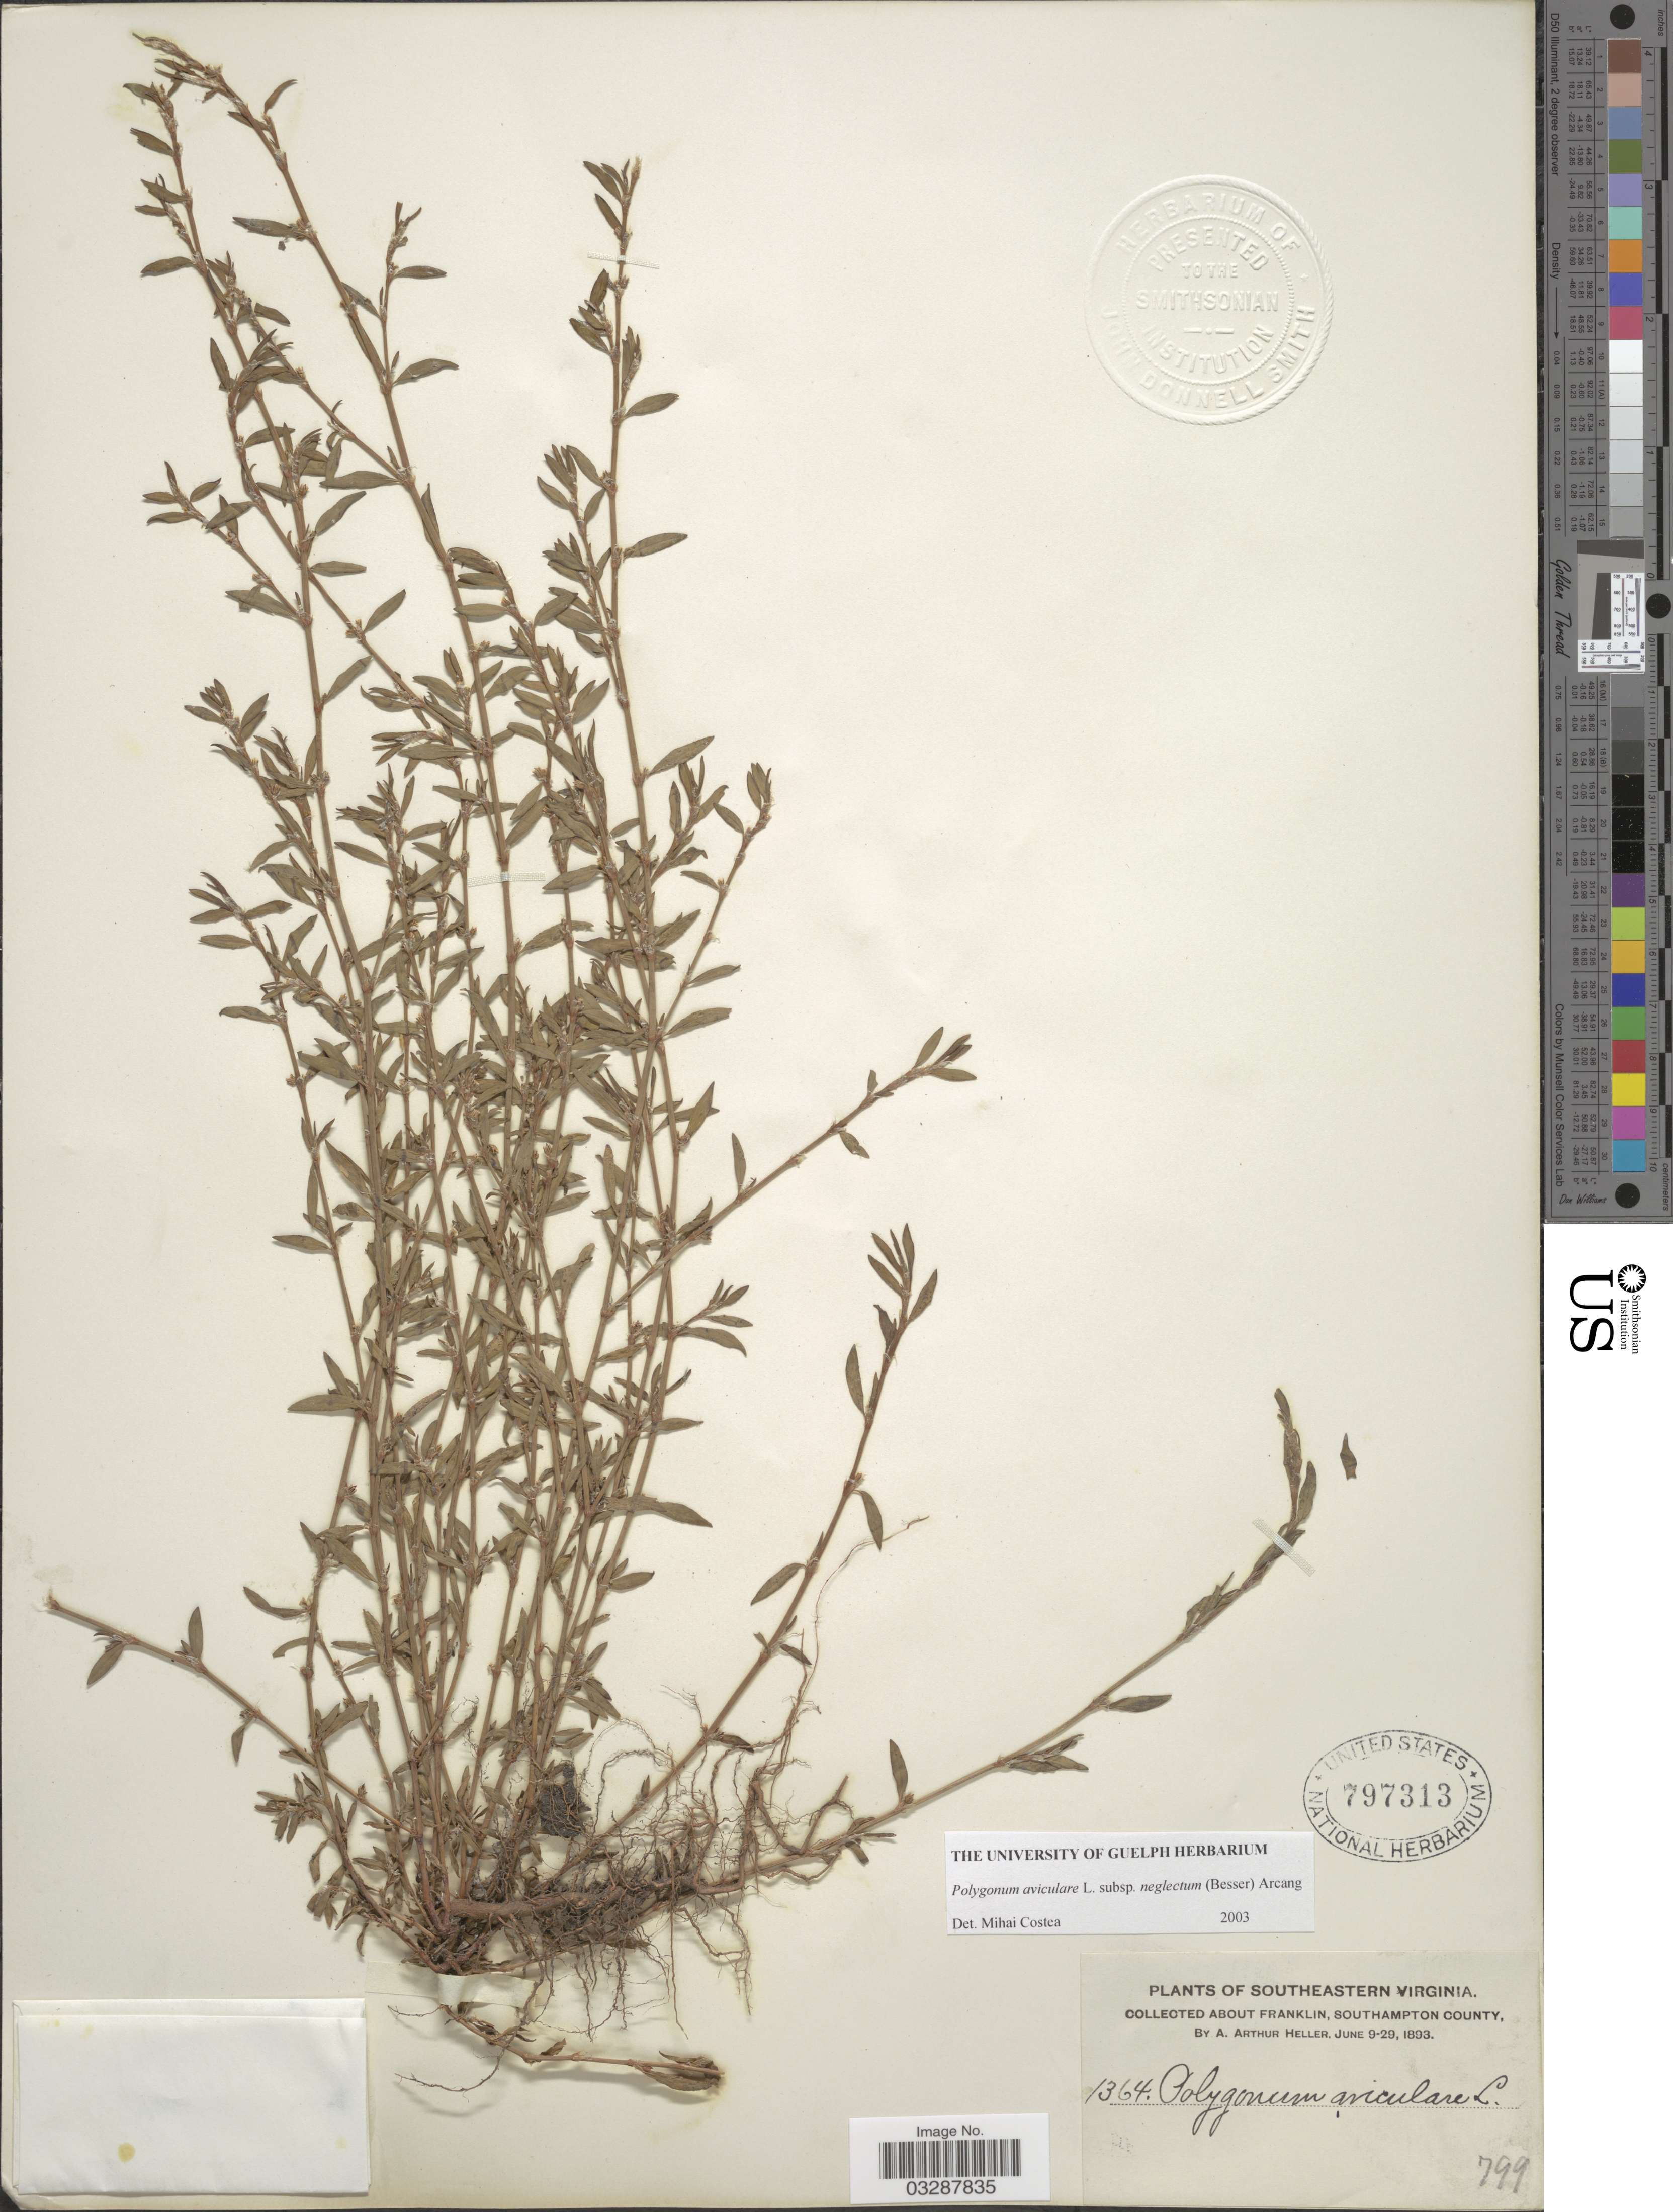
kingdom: Plantae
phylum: Tracheophyta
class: Magnoliopsida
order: Caryophyllales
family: Polygonaceae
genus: Polygonum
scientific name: Polygonum aviculare subsp. neglectum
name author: (Besser) Arcang.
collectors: A. A. Heller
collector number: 1364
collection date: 1893-06-09/1893-06-29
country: United States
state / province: Virginia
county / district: Southampton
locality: Southeastern Virginia. Collected about Franklin, Southampton County.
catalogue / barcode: US 797313